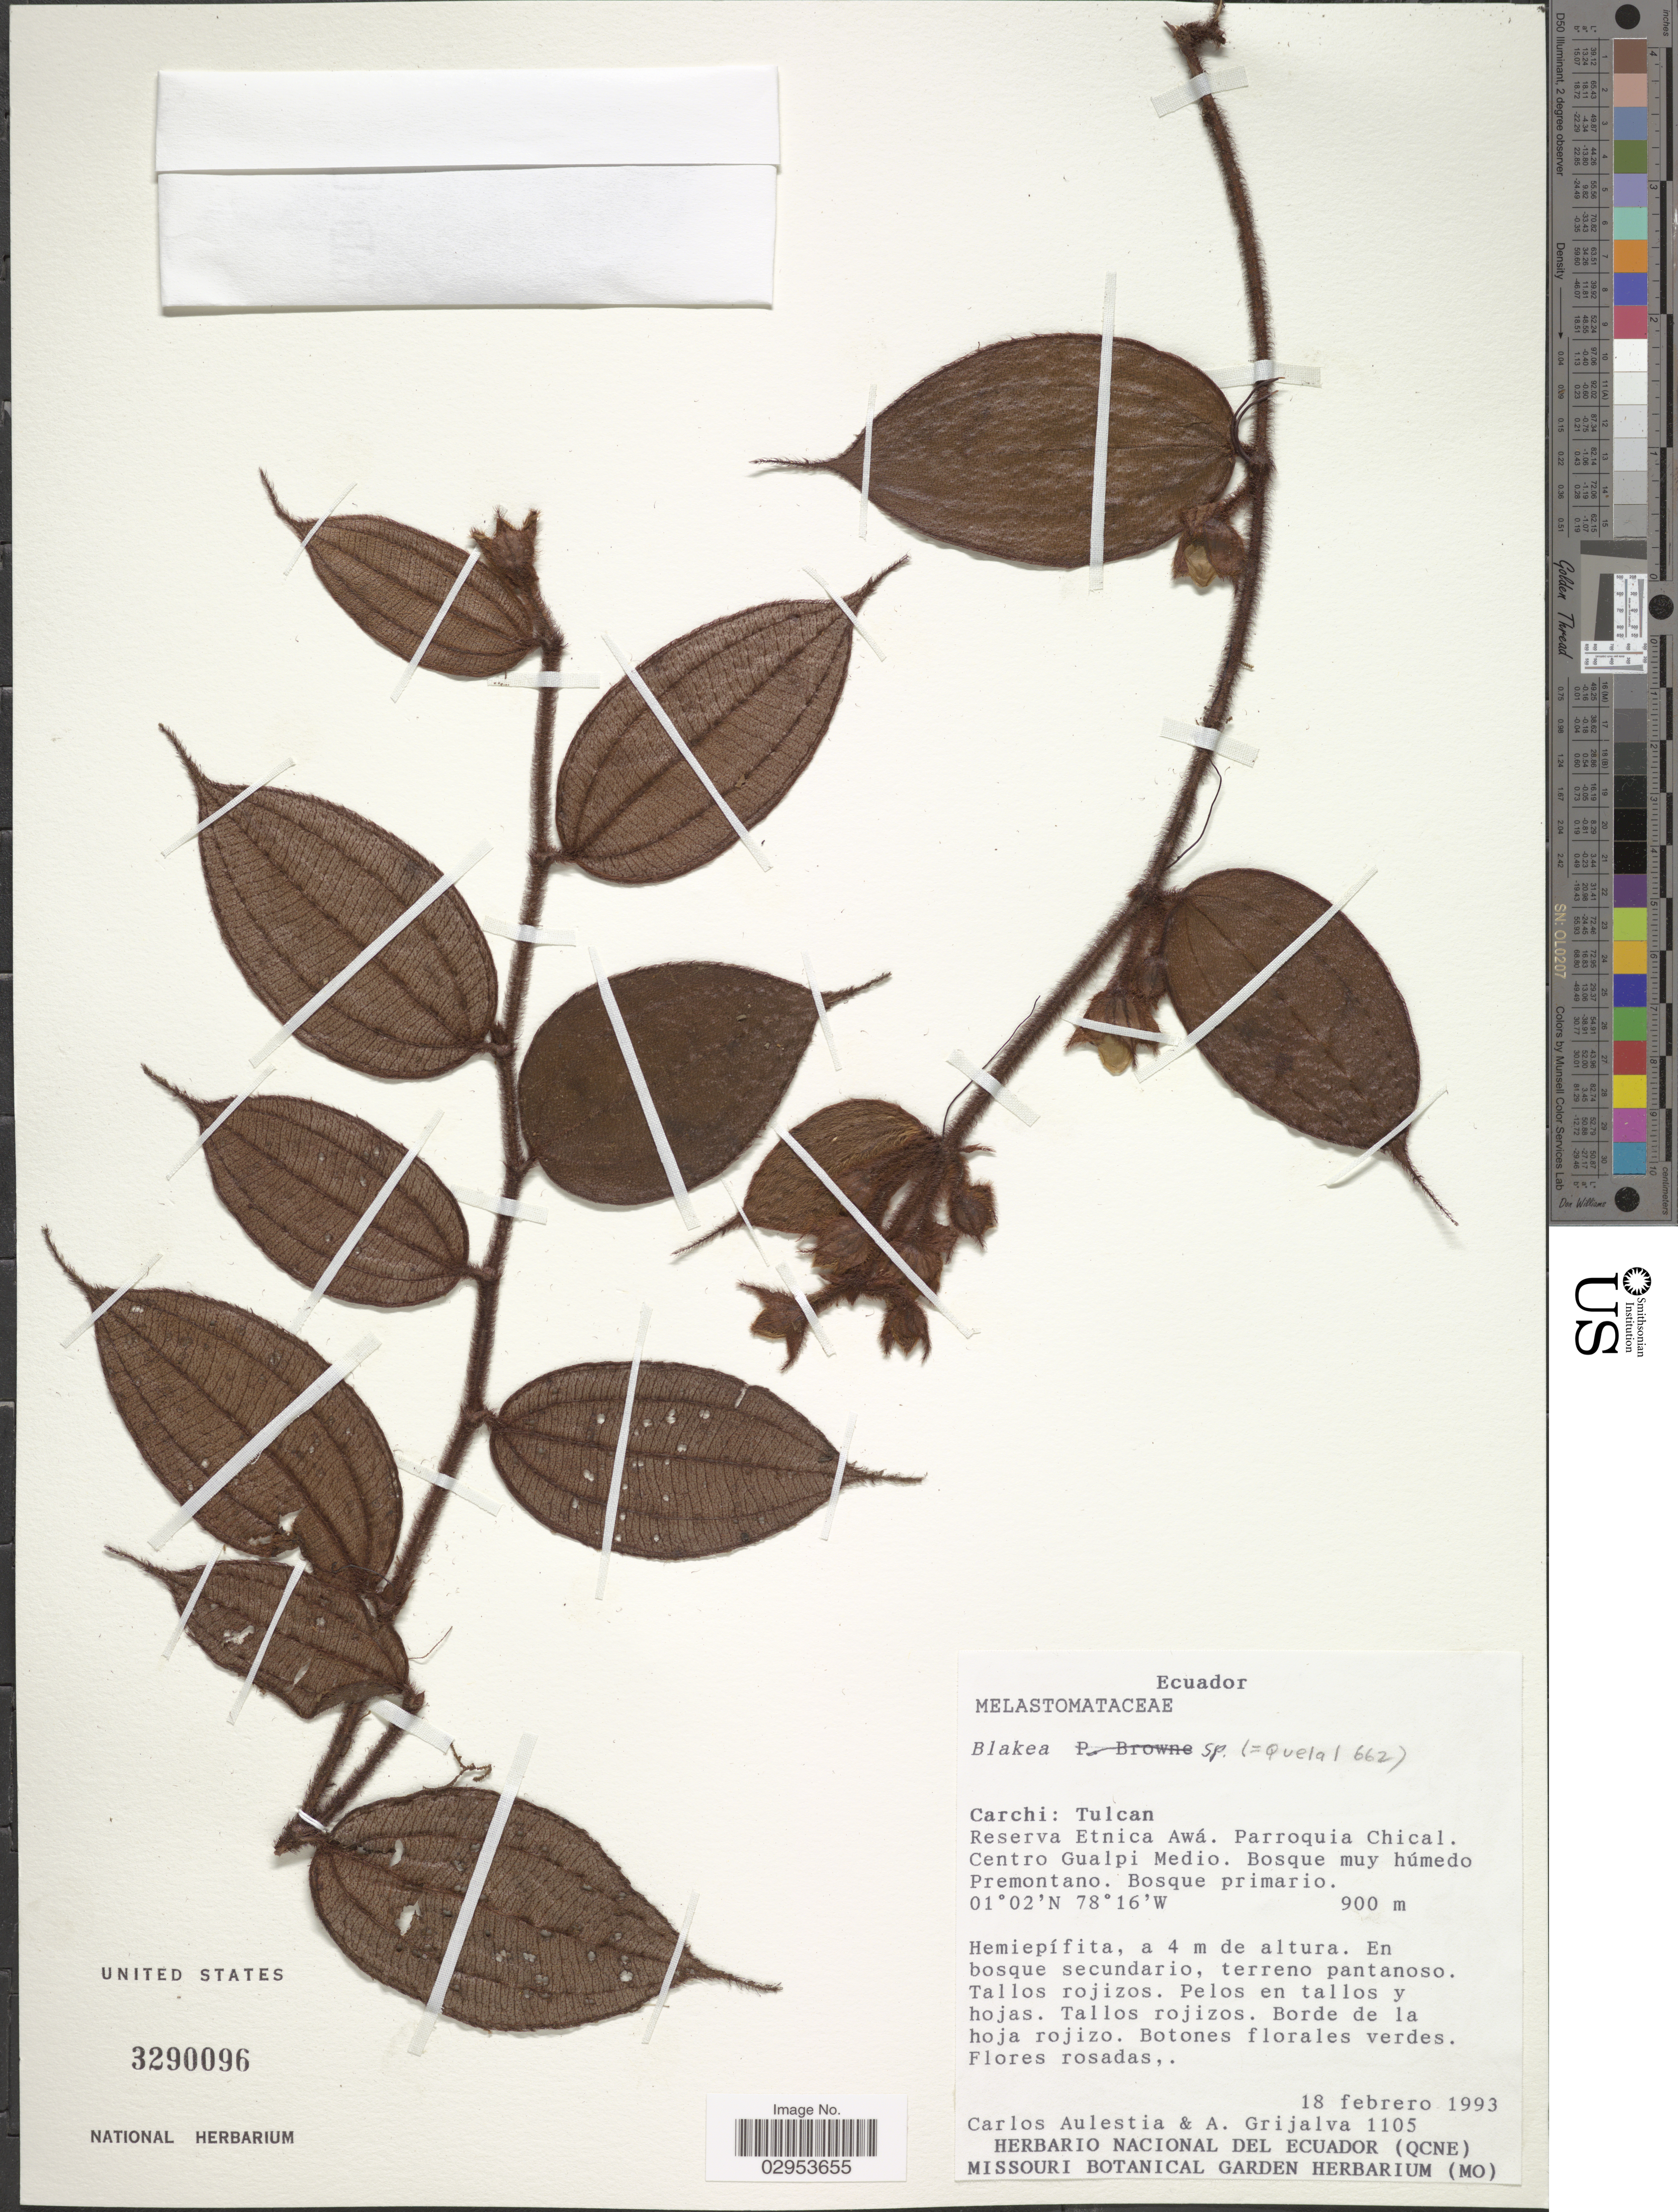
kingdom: Plantae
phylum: Tracheophyta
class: Magnoliopsida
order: Myrtales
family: Melastomataceae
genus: Blakea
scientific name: Blakea sp.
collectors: C. Aulestia & A. Grijalva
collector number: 1105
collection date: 1993-02-18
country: Ecuador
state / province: Carchi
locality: Tulcan, Reserva Etnica Awá. Parroquia Chical. Centro Gualpi Medio. Bosque muy húmedo Premontano.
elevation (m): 900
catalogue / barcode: US 3290096